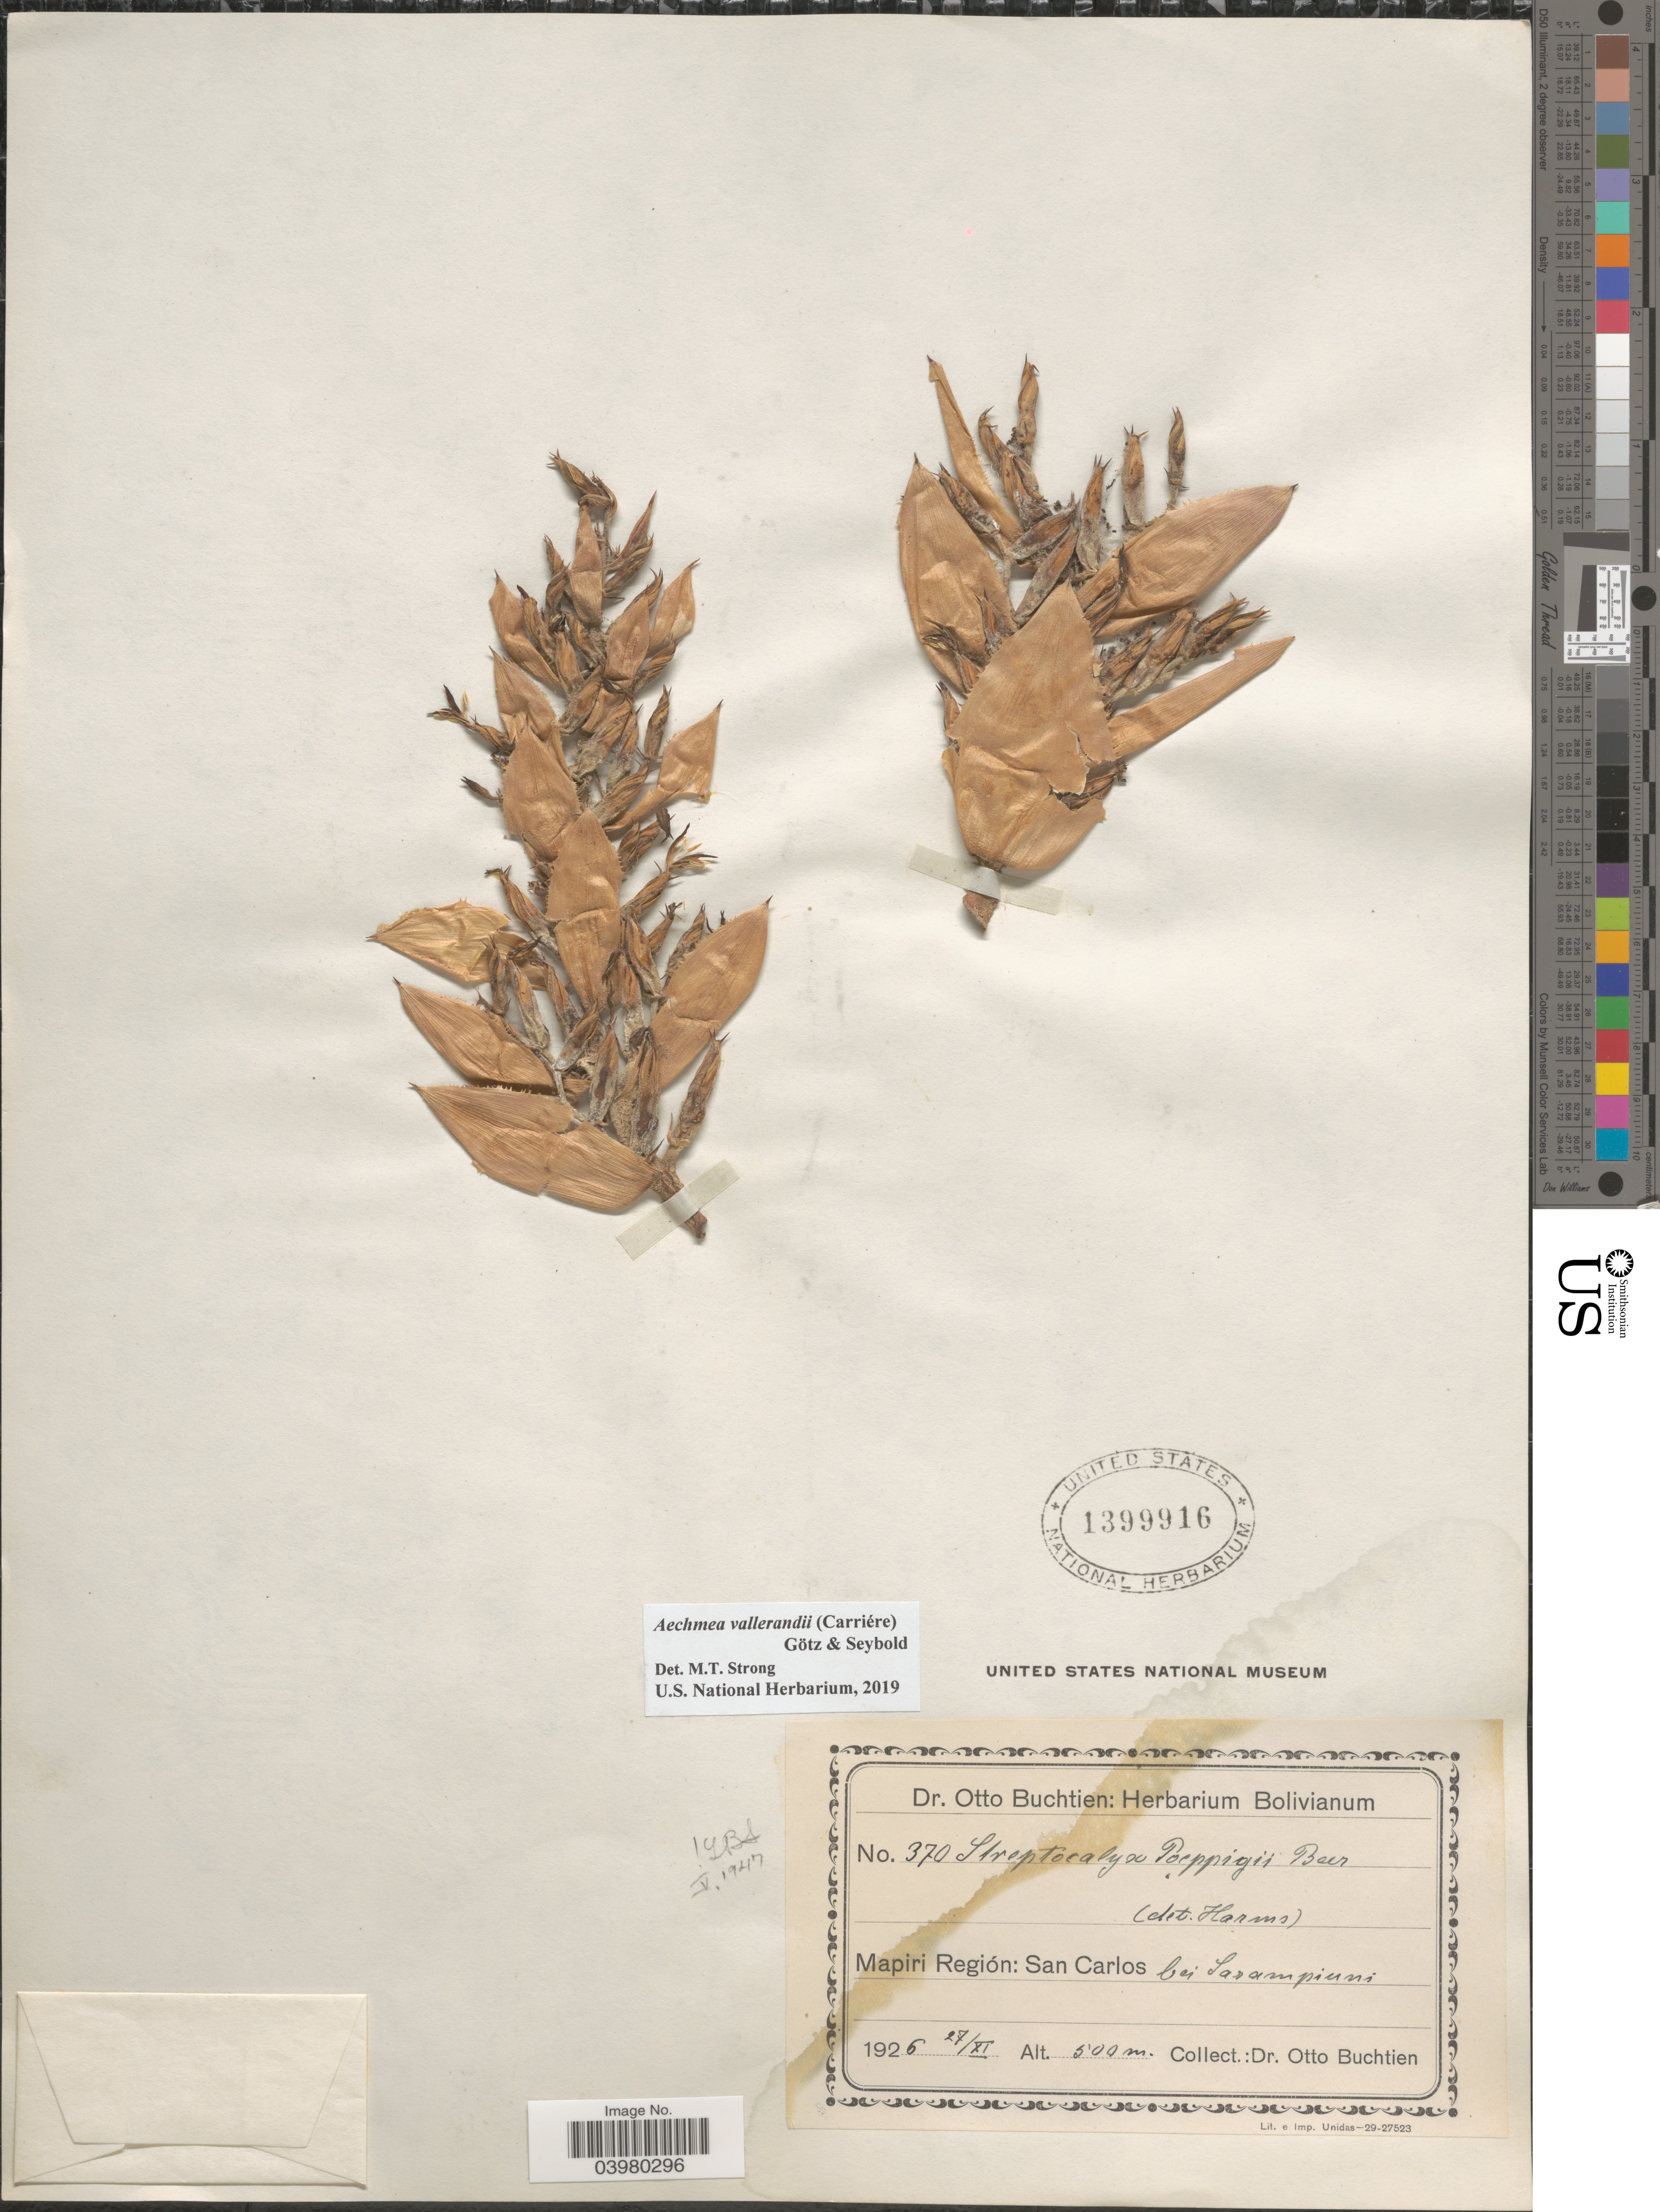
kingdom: Plantae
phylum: Tracheophyta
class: Liliopsida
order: Poales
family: Bromeliaceae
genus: Aechmea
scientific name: Aechmea vallerandii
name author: (Carrière) Erhardt et al.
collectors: O. Buchtien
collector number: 370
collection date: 1926-11-27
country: Bolivia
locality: Mapiri Región: San Carlos bei Sarampiuni.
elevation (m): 500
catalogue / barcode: US 1399916